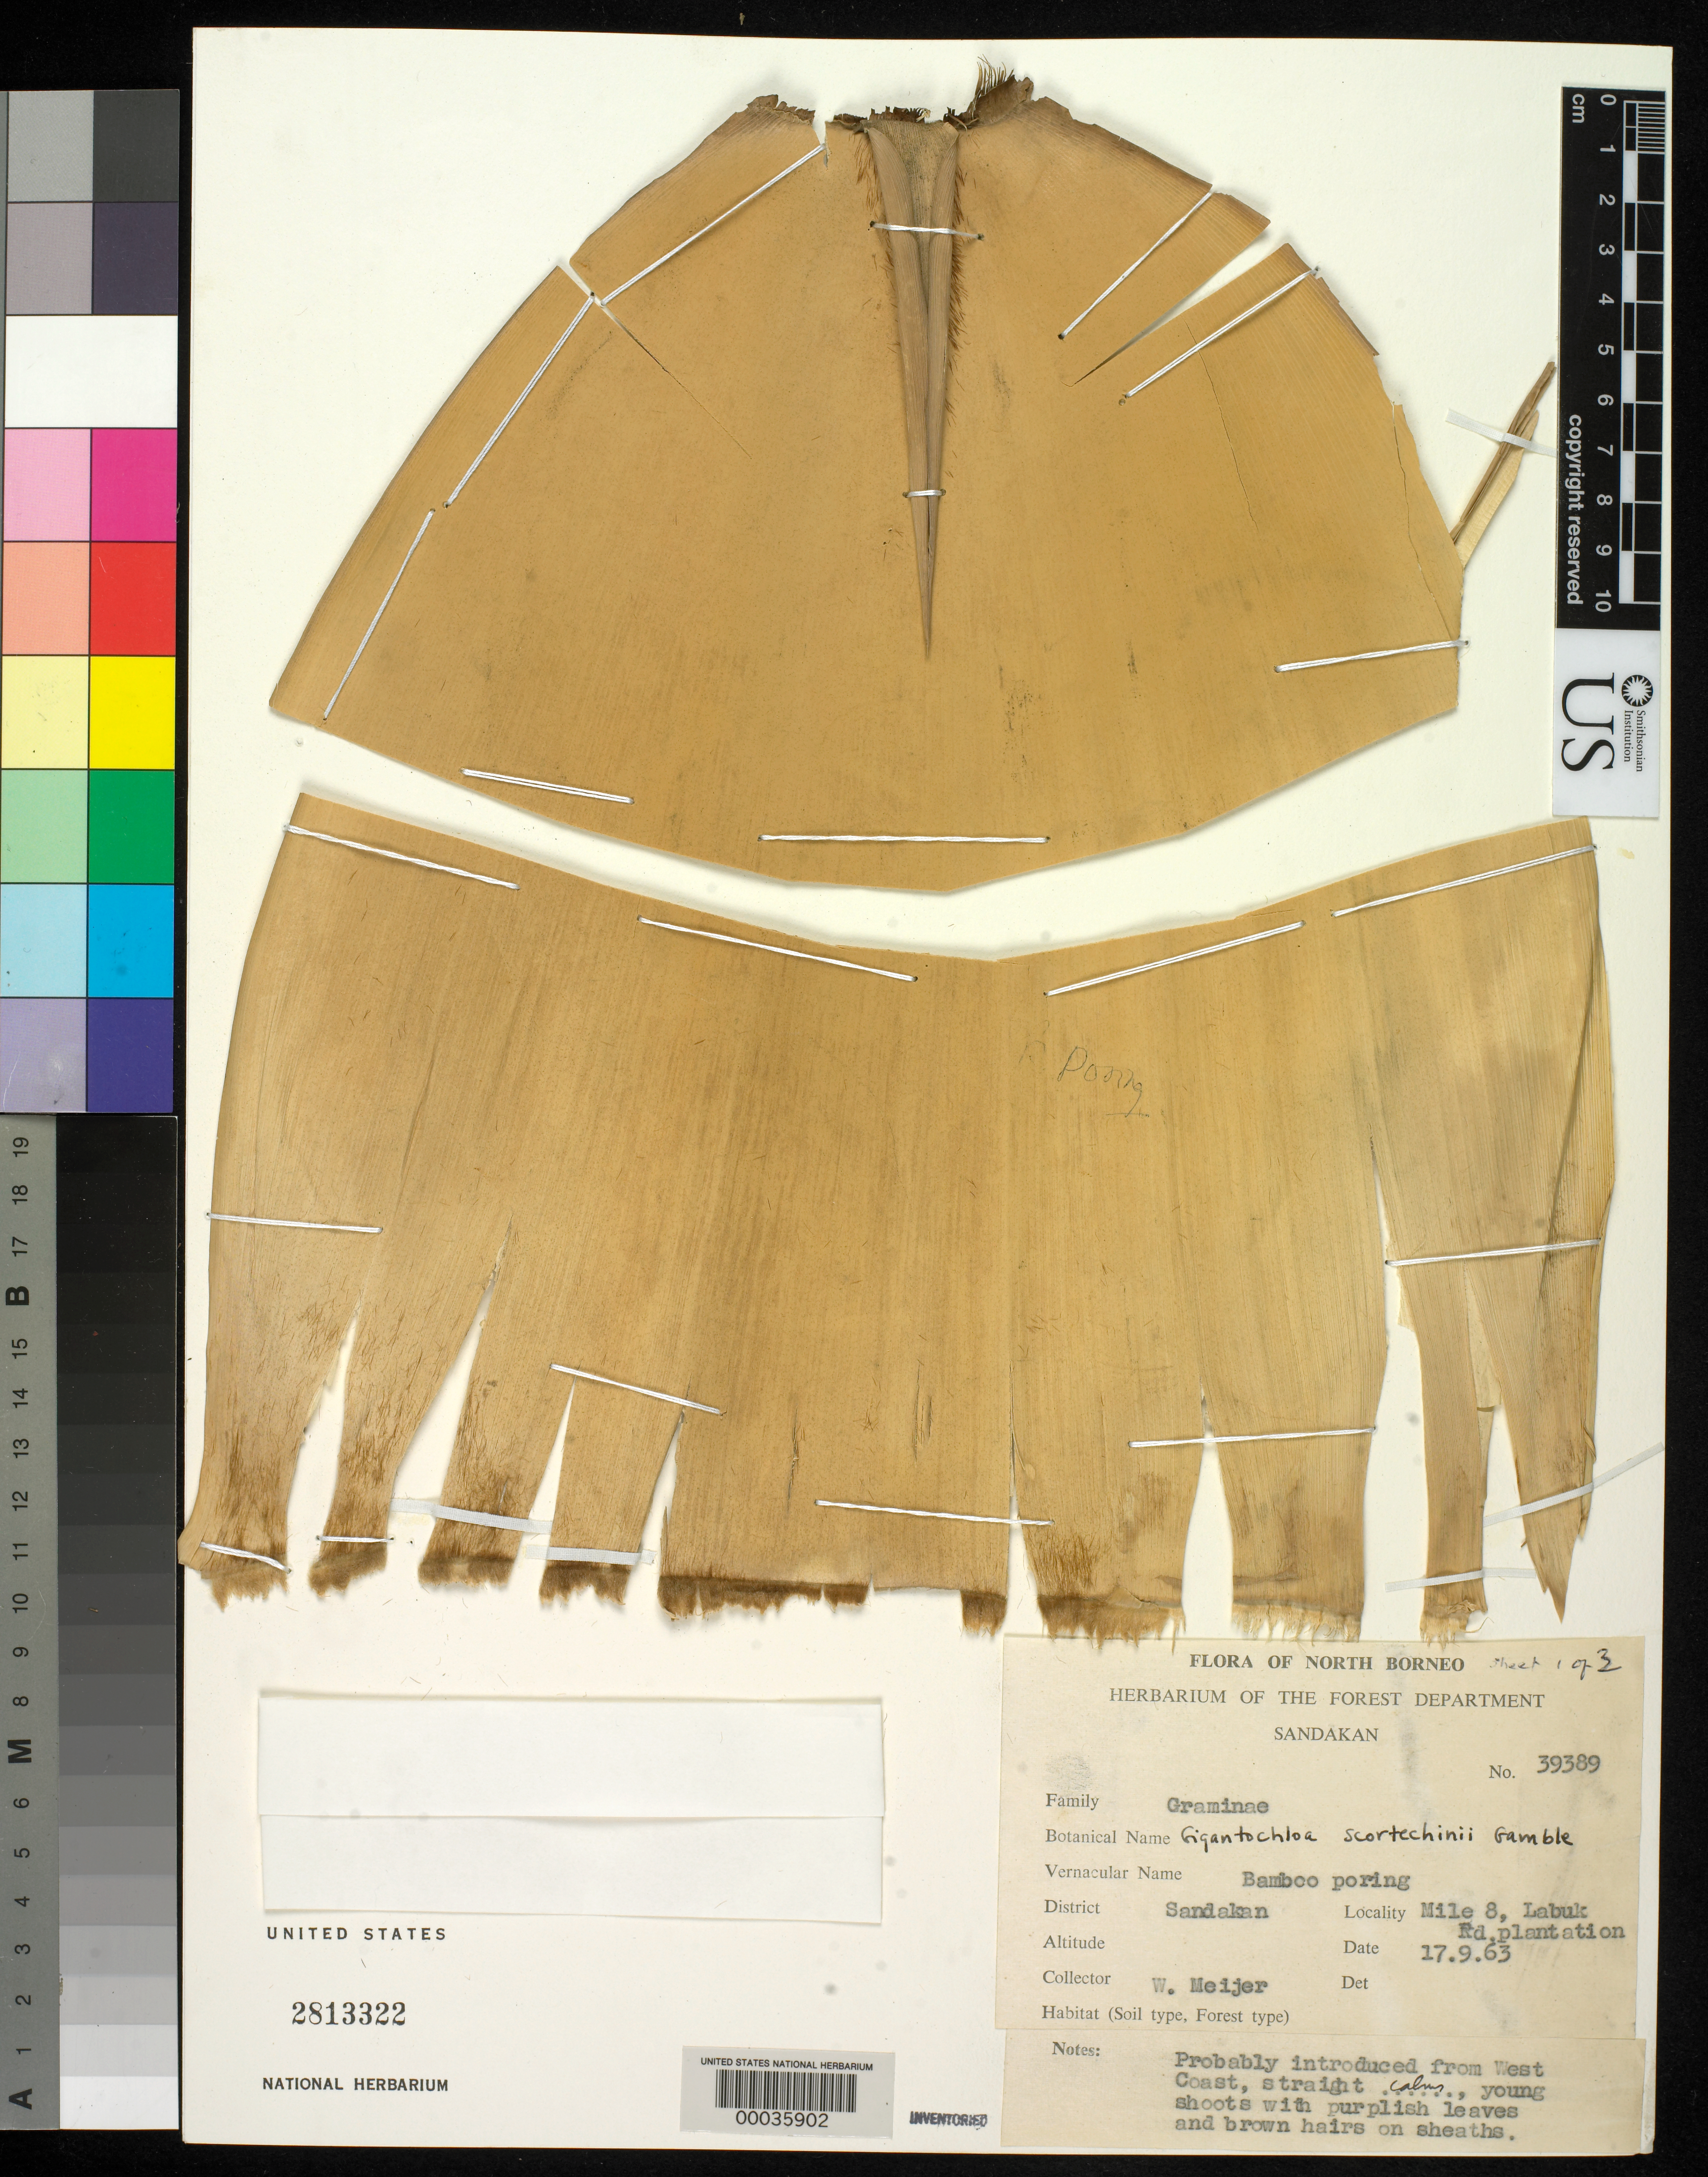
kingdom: Plantae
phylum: Tracheophyta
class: Liliopsida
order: Poales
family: Poaceae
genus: Gigantochloa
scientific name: Gigantochloa scortechinii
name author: Gamble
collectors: W. Meijer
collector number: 39389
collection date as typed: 17 Sep 1963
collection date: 1963-09-17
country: Malaysia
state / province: Sabah / Sarawak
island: Borneo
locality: Labuk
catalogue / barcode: US 2813322